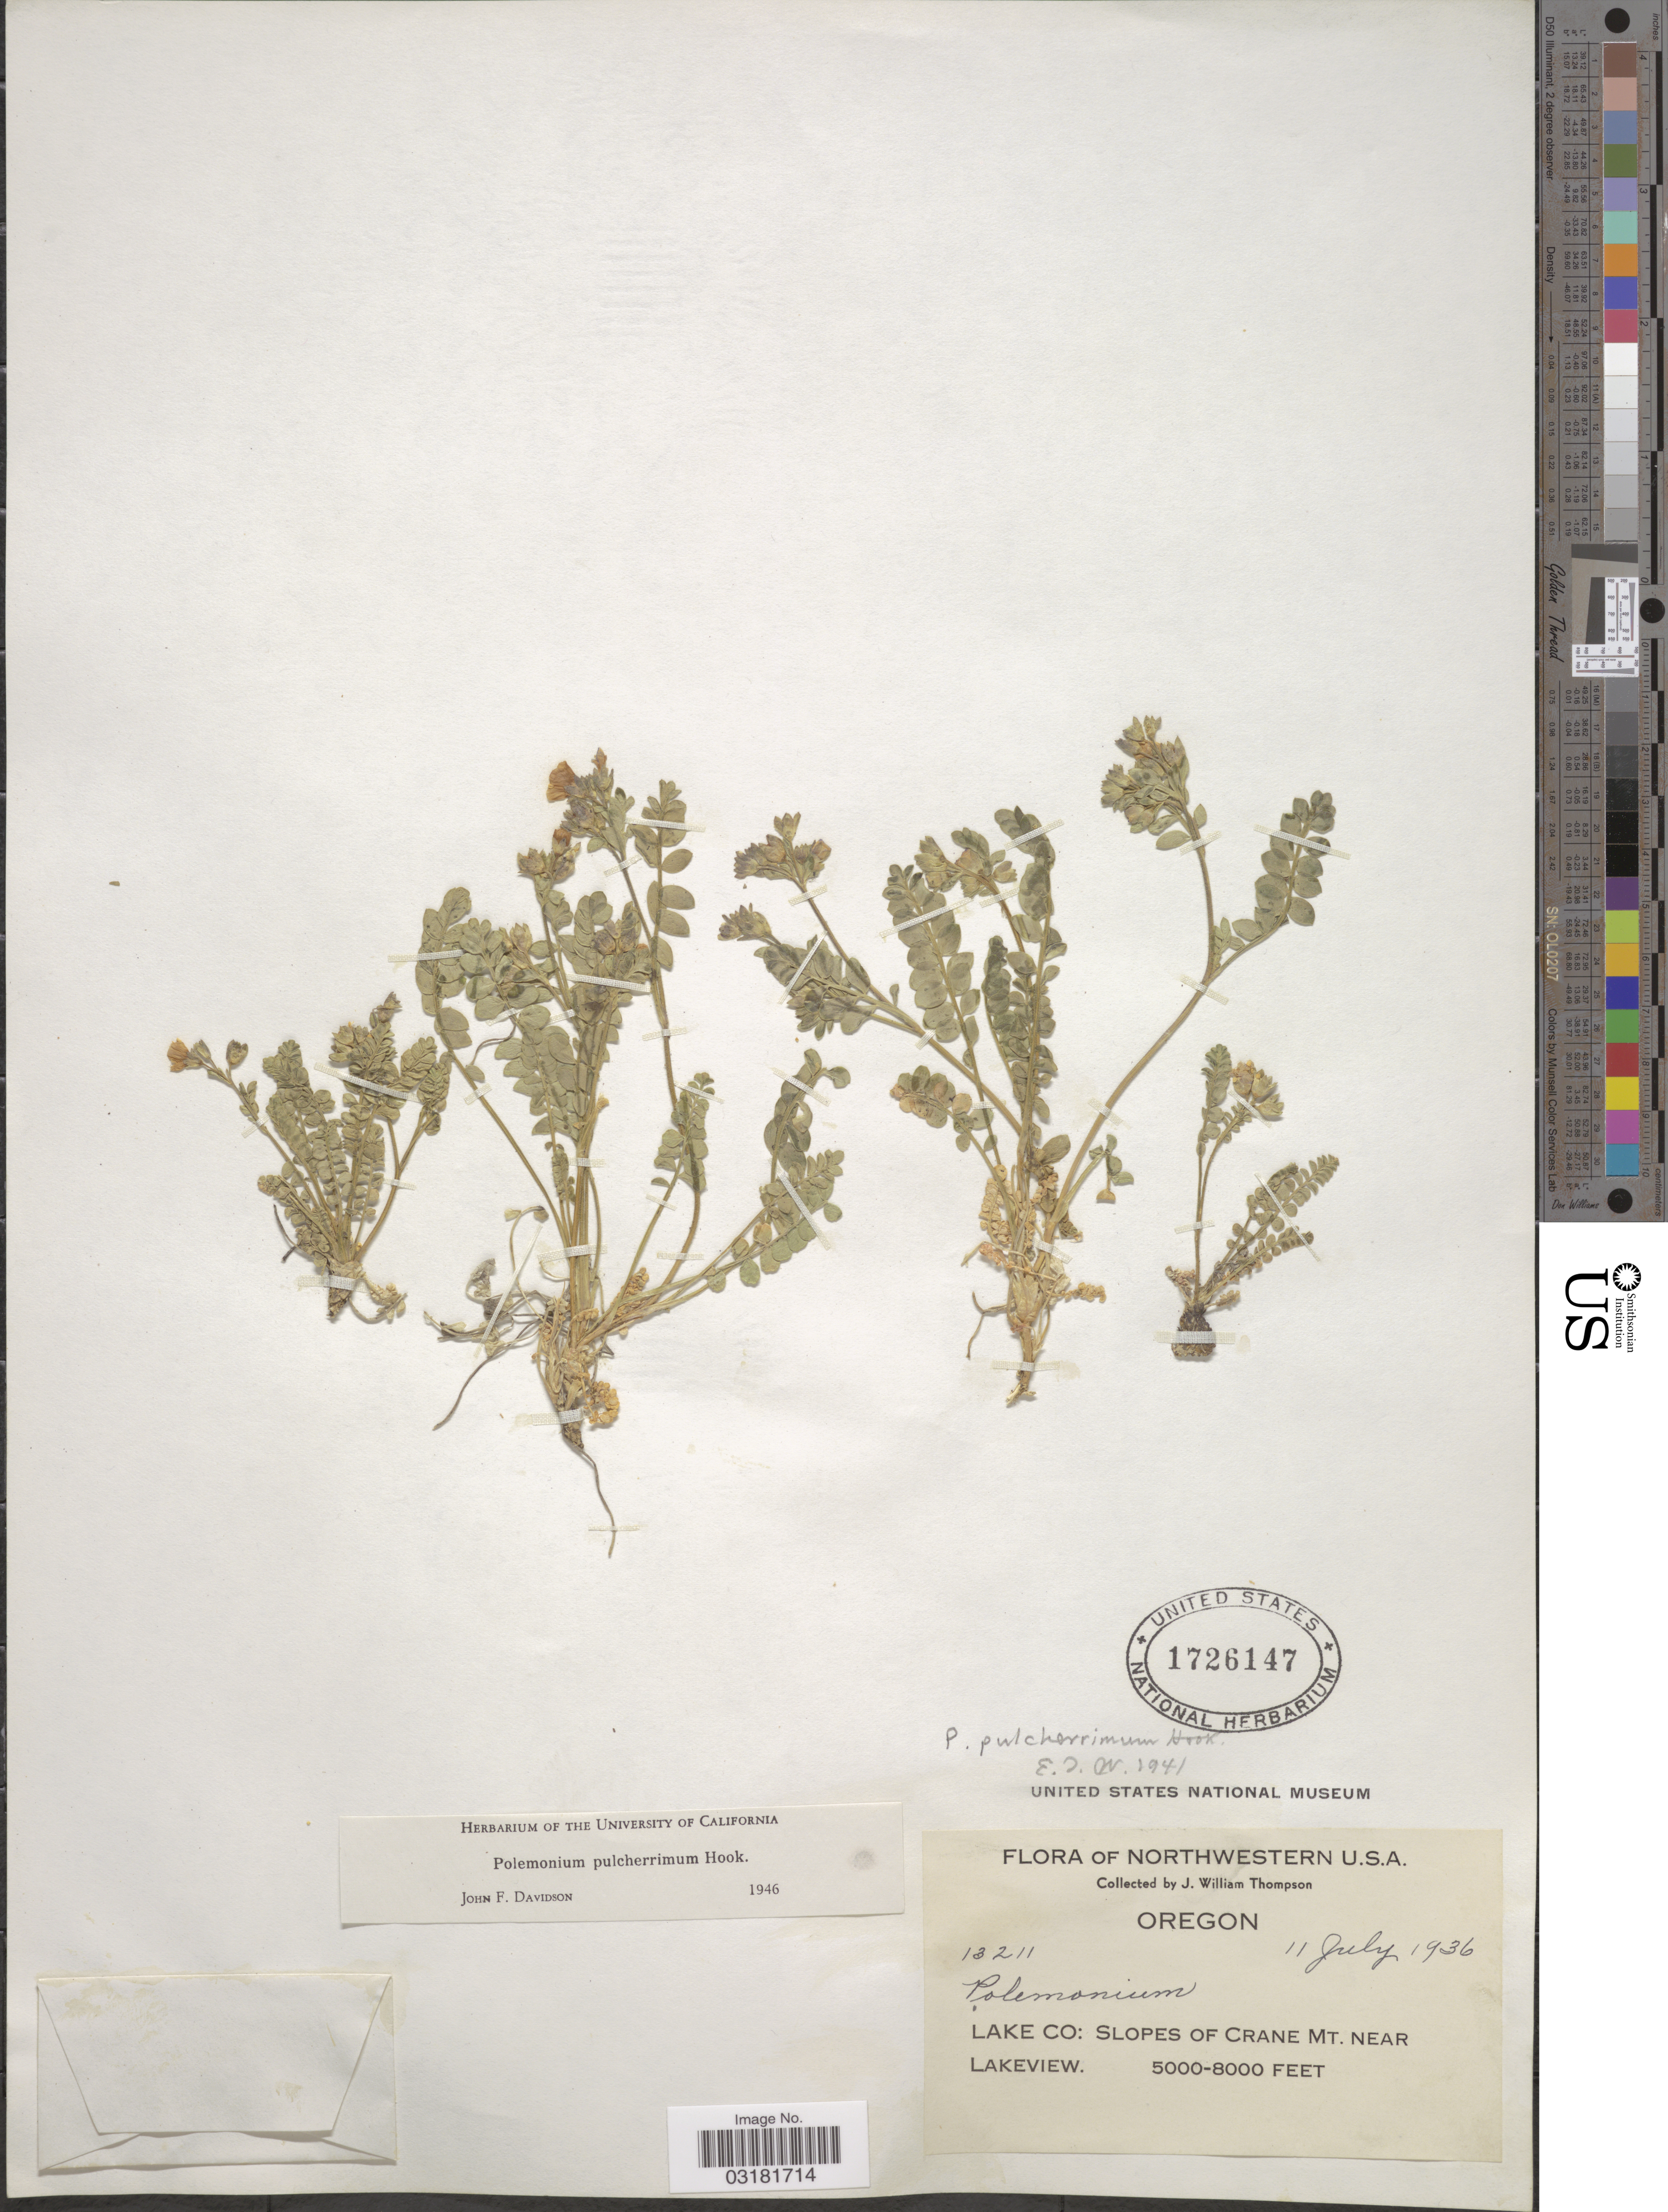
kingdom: Plantae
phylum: Tracheophyta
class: Magnoliopsida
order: Ericales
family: Polemoniaceae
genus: Polemonium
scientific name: Polemonium pulcherrimum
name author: Hook.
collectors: J. W. Thompson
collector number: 13211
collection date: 1936-07-11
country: United States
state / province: Oregon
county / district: Lake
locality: Northwestern U. S. A. Lake Co: Slopes of Crane Mt. near Lakeview.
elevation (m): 1524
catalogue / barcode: US 1726147